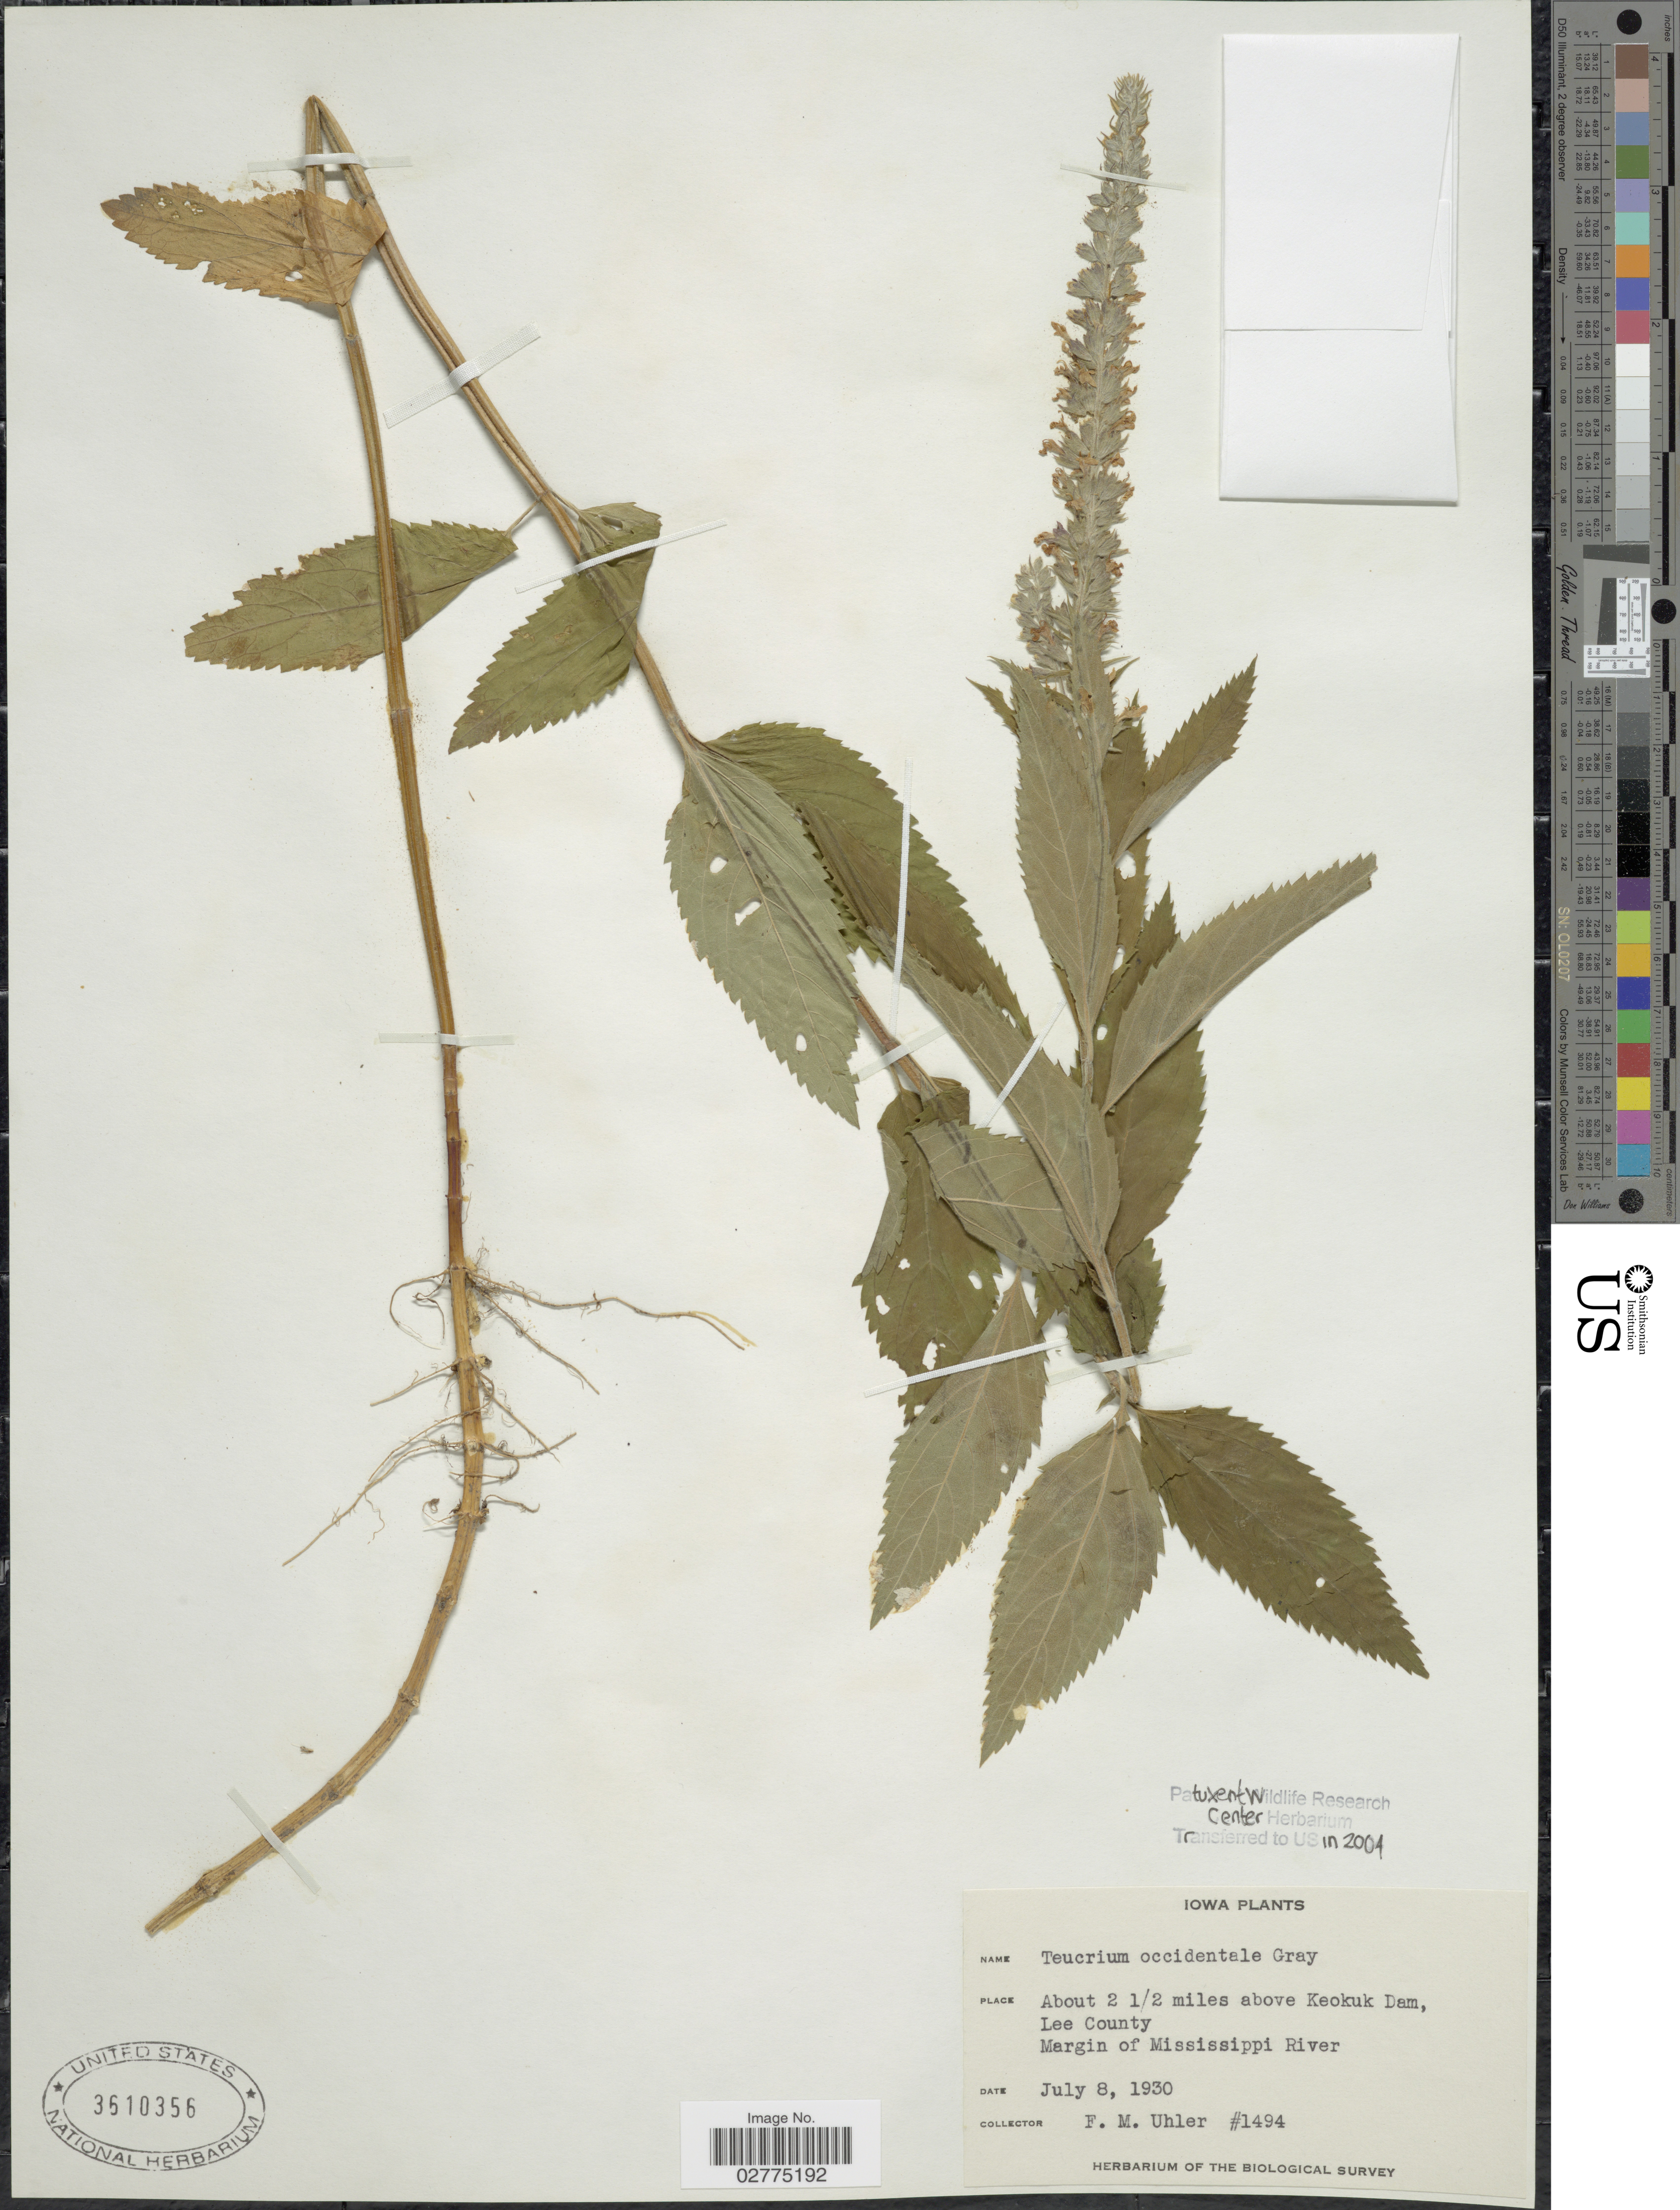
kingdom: Plantae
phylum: Tracheophyta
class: Magnoliopsida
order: Lamiales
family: Lamiaceae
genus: Teucrium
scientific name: Teucrium canadense var. occidentale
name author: (A. Gray) E. M. McClint. & Epling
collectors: F. M. Uhler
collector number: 1494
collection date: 1930-07-08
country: United States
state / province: Iowa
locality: About 2 1/2 miles above Keokuk Dam, Lee County, Margin of Mississippi River.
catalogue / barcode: US 3610356